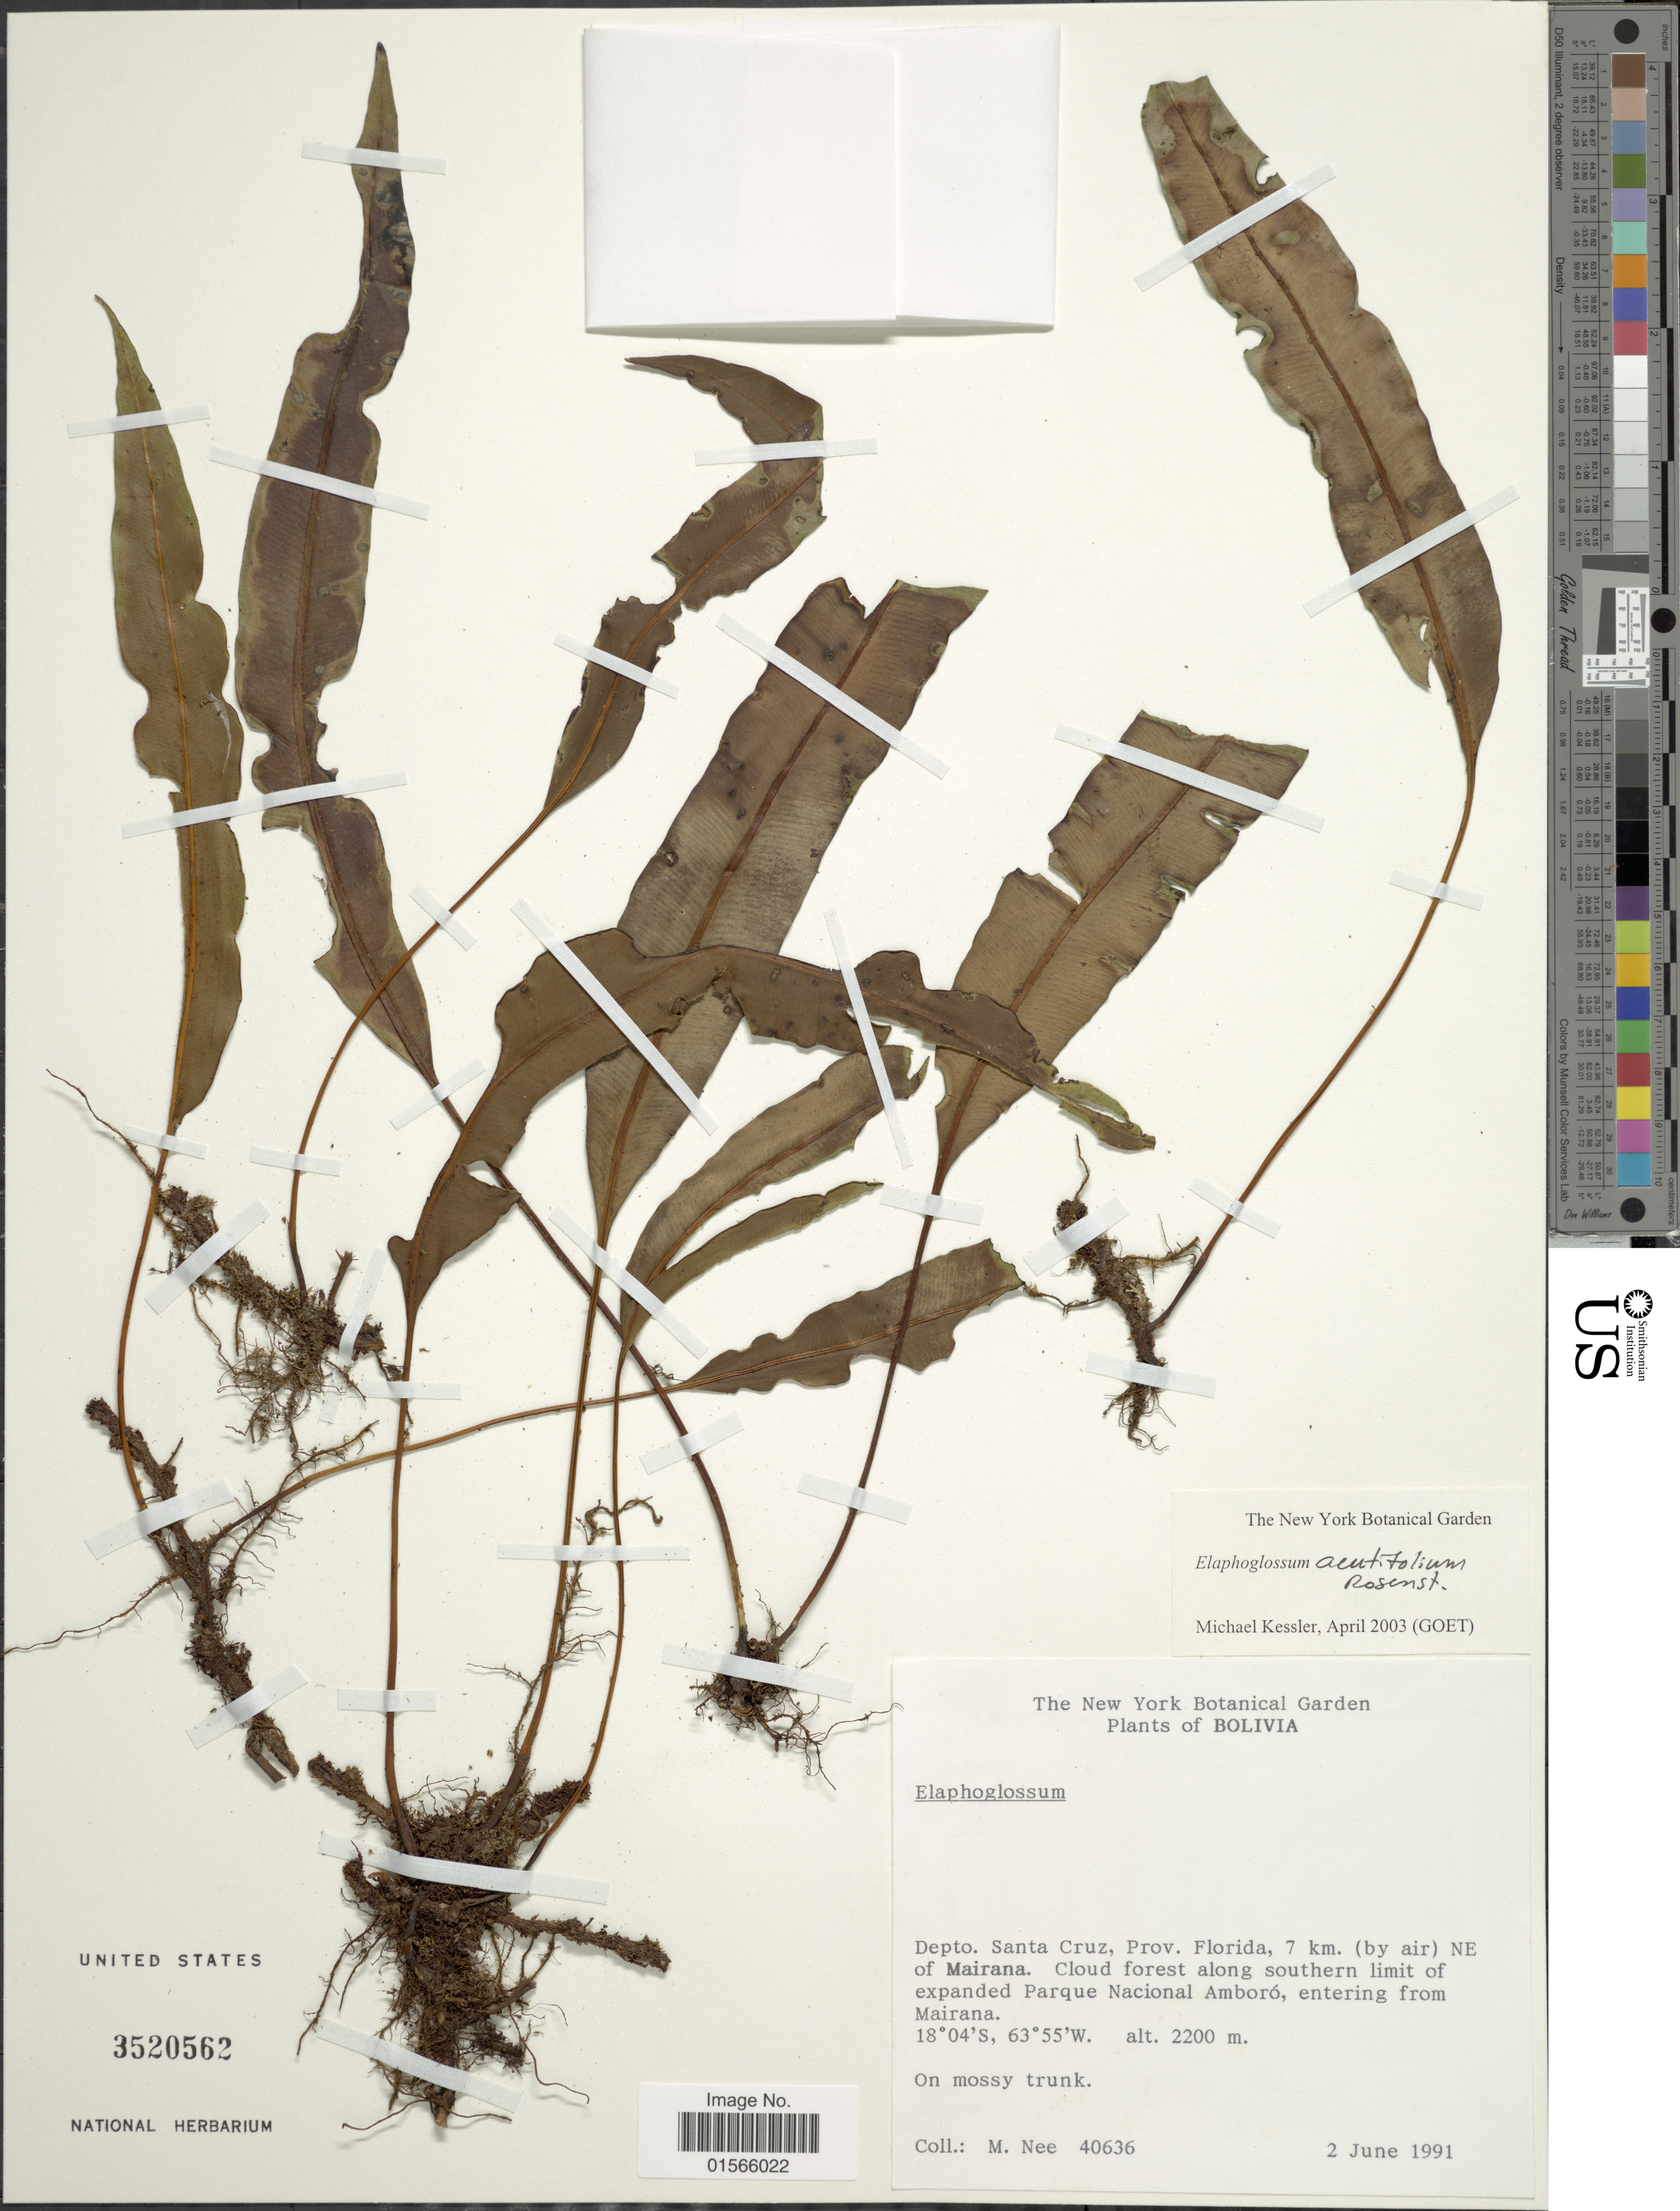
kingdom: Plantae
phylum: Tracheophyta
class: Polypodiopsida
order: Polypodiales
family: Dryopteridaceae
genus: Elaphoglossum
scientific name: Elaphoglossum acutifolium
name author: Rosenst.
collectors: M. Nee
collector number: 40636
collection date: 1991-06-02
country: Bolivia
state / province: Santa Cruz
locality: Depto Santa Cruz, Prov. Flroida, 7 km (by air) NE of Mariana. Cloud forest along southern limit of expanded Parque Nacional Amboró, entering from Mairana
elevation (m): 2200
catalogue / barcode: US 3520562